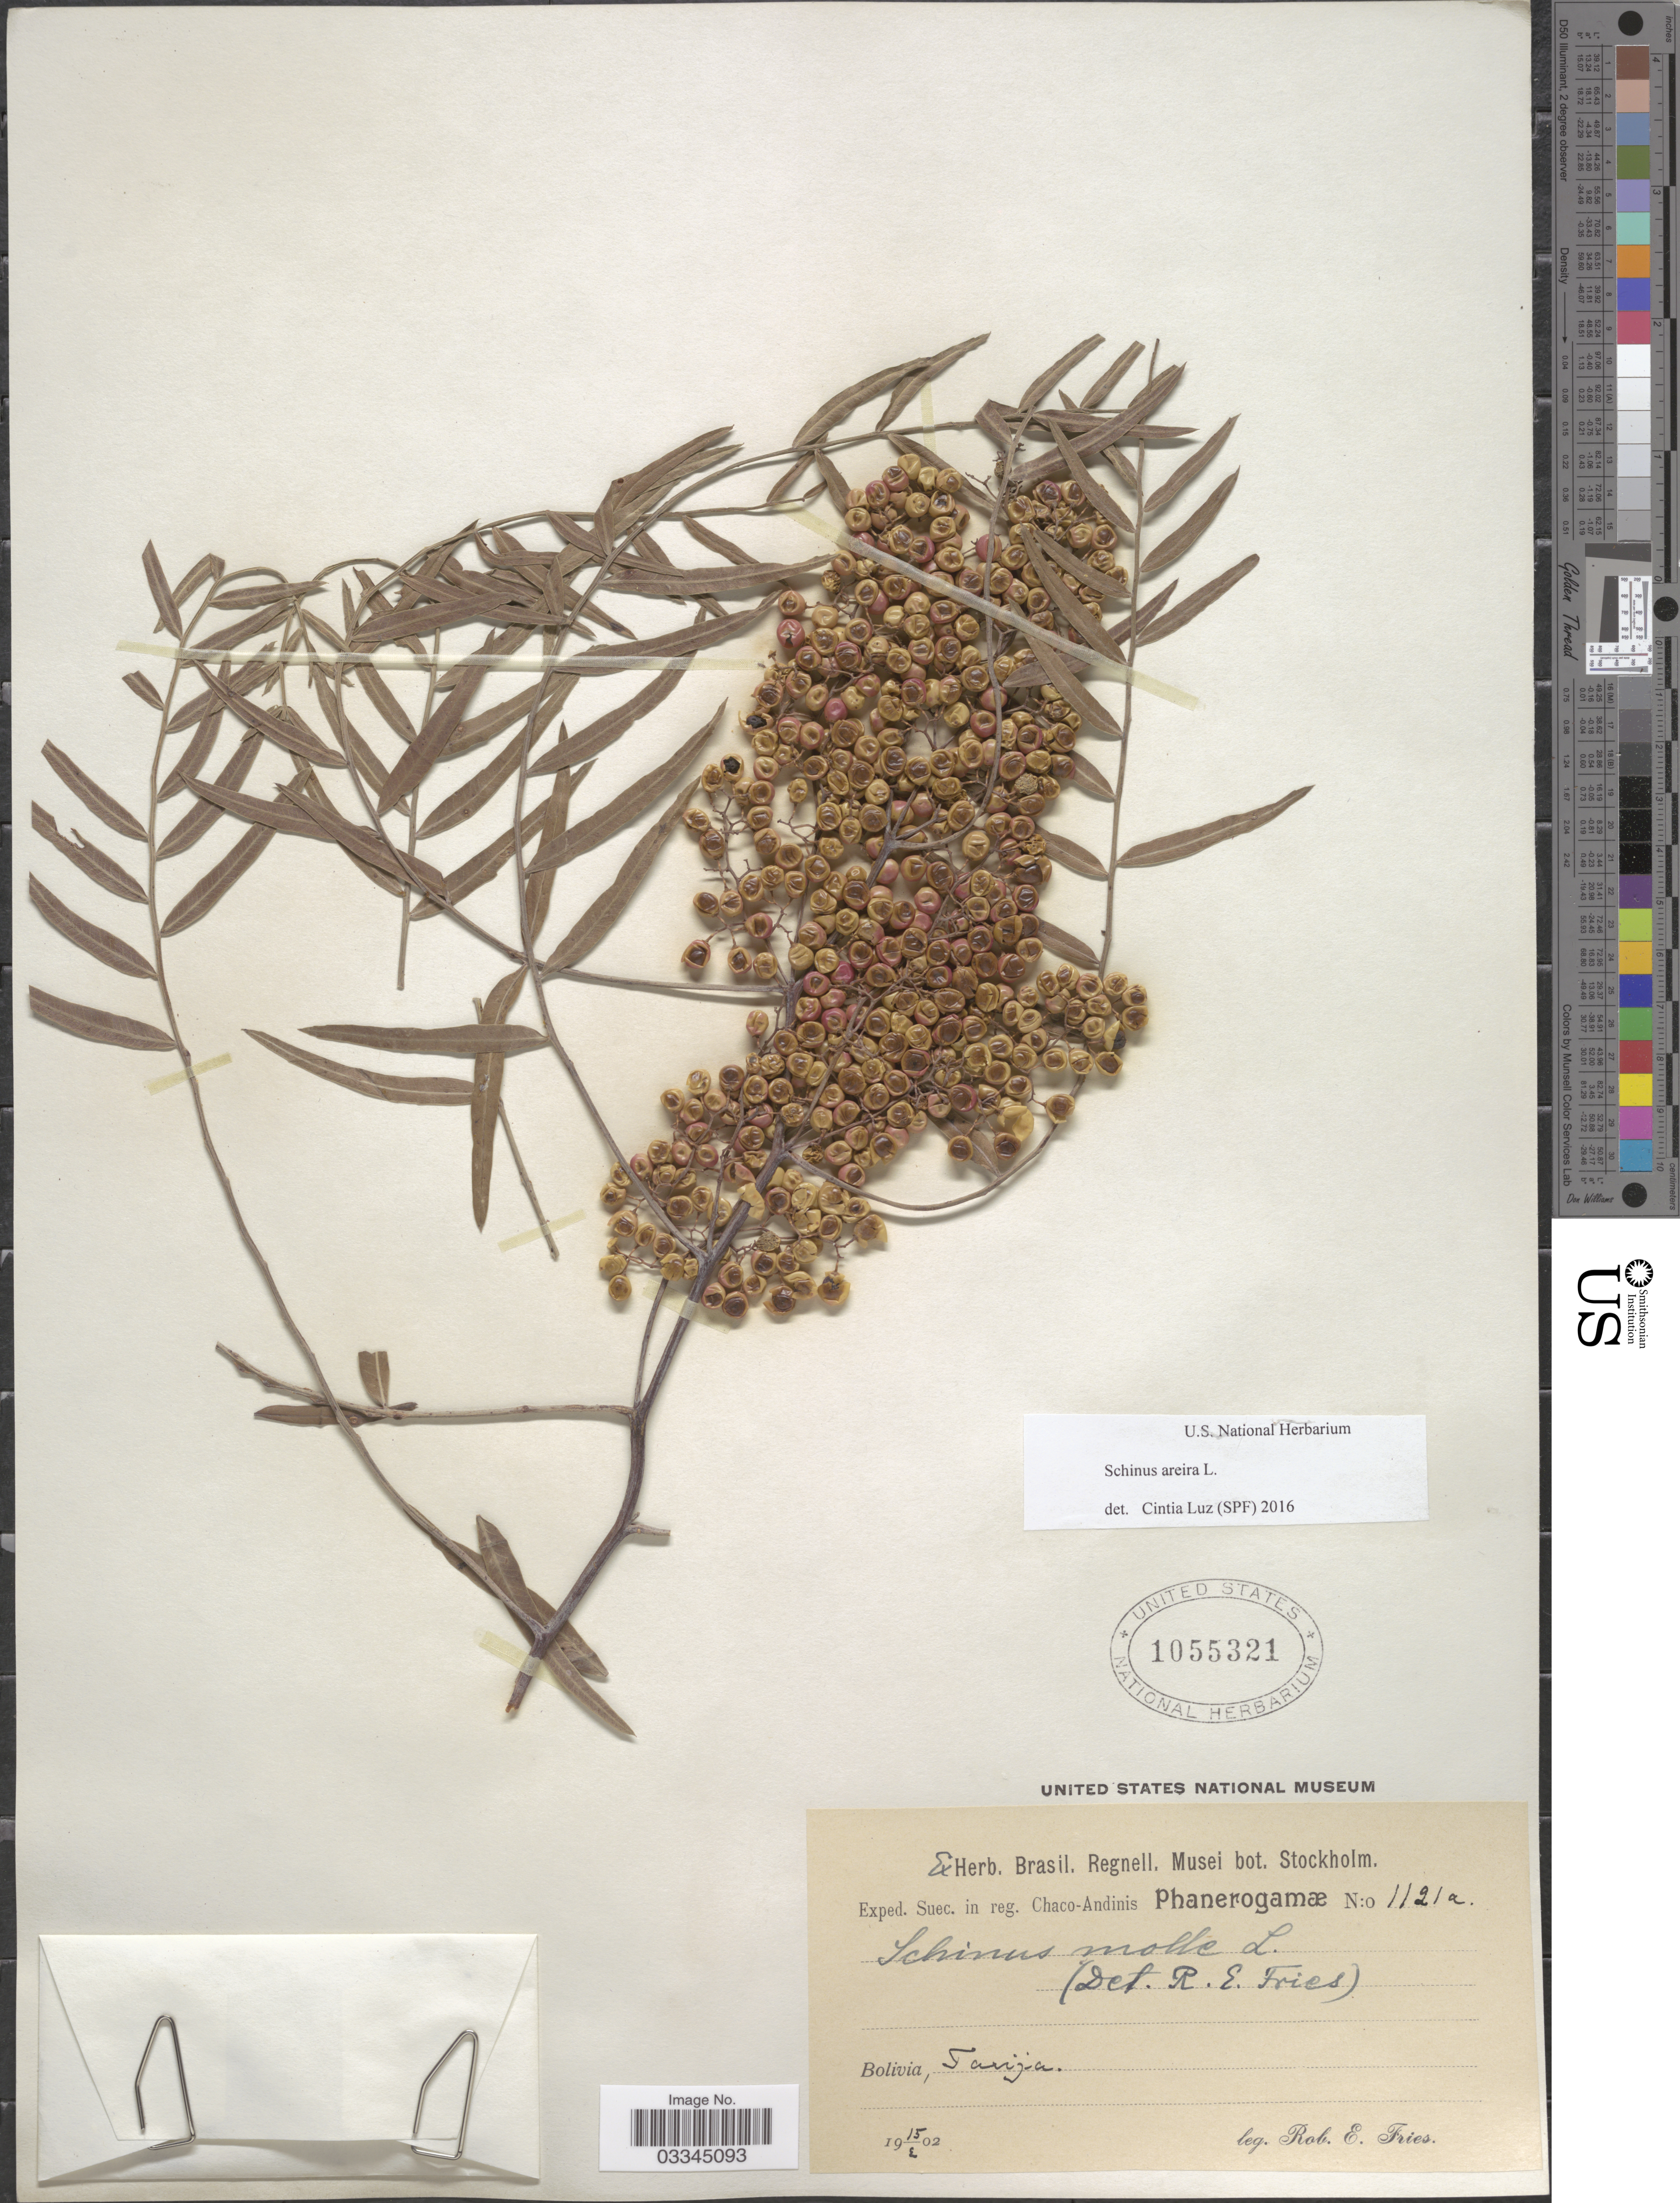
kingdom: Plantae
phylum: Tracheophyta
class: Magnoliopsida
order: Sapindales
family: Anacardiaceae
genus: Schinus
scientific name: Schinus areira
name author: L.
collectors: R. E. Fries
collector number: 1121a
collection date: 1902-03-15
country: Bolivia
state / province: Tarija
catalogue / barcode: US 1055321